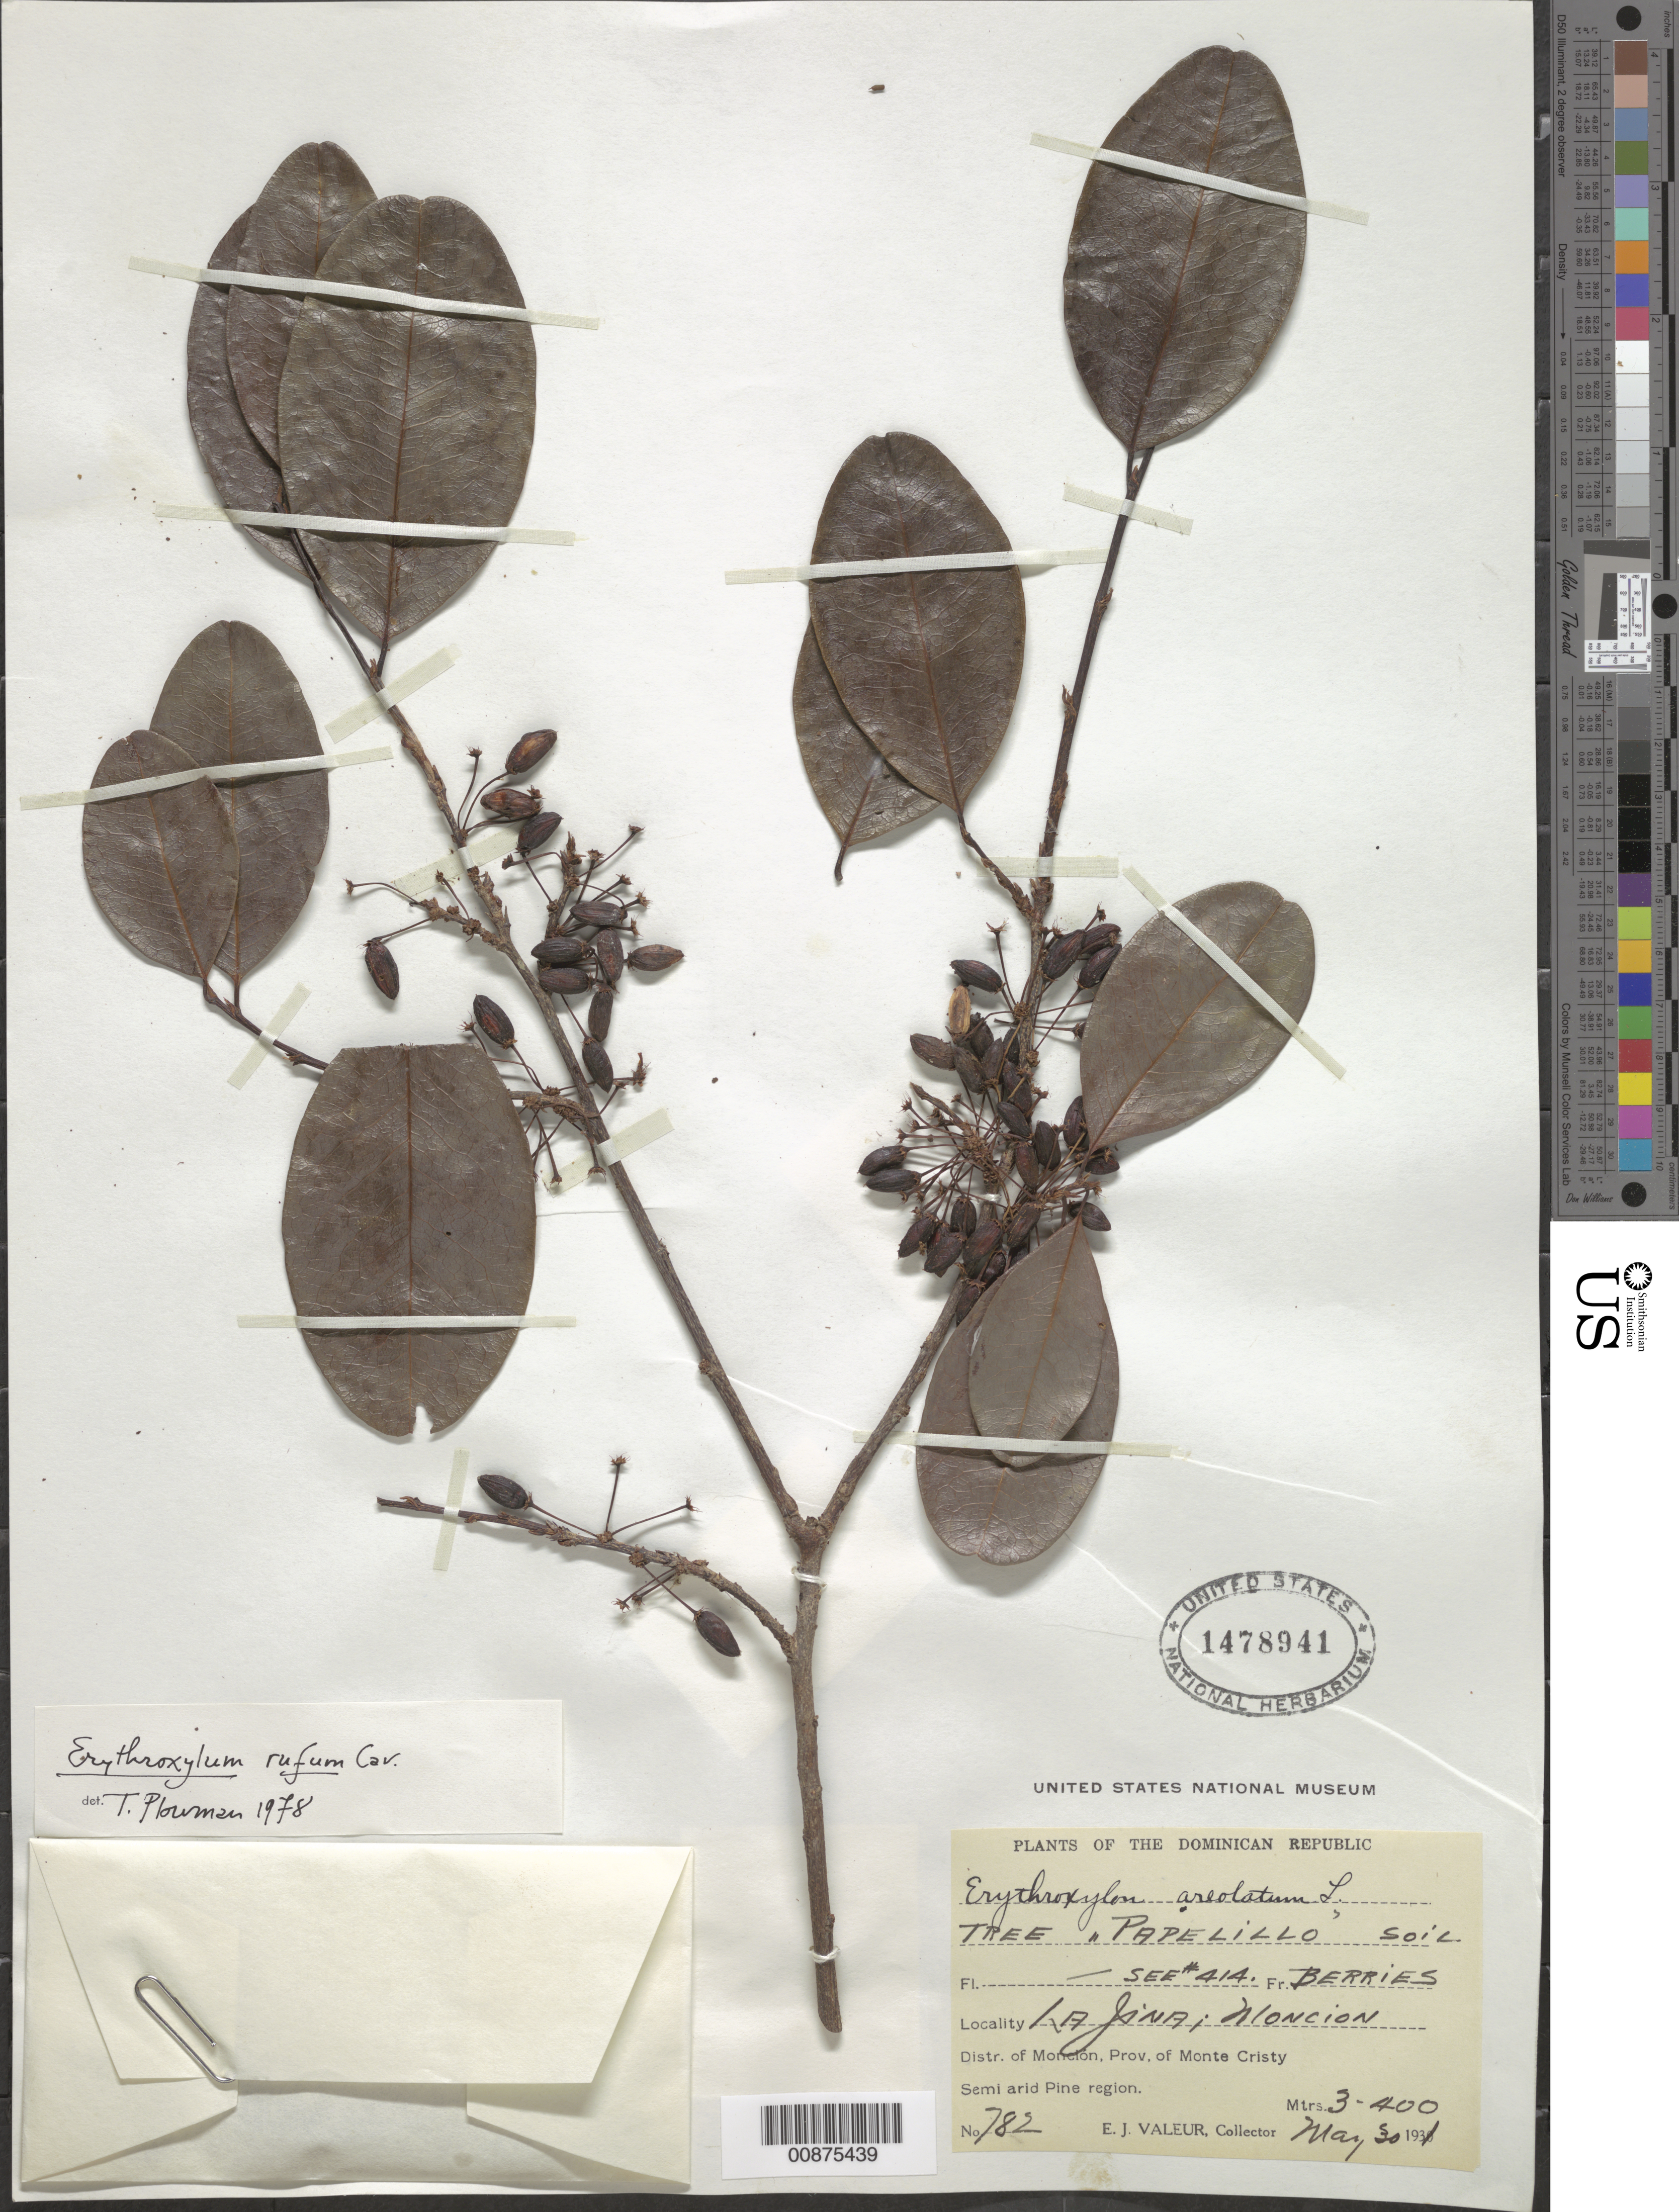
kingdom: Plantae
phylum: Tracheophyta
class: Magnoliopsida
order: Malpighiales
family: Erythroxylaceae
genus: Erythroxylum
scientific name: Erythroxylum rufum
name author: Cav.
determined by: Plowman, Timothy C.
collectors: E. Valeur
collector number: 782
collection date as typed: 30 May 1931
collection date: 1931-05-30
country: Dominican Republic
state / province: Monte Cristi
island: Hispaniola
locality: La Jina; Monción, Distr. of Monción.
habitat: Semi arid Pine region. Soil.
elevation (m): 300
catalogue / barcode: US 1478941